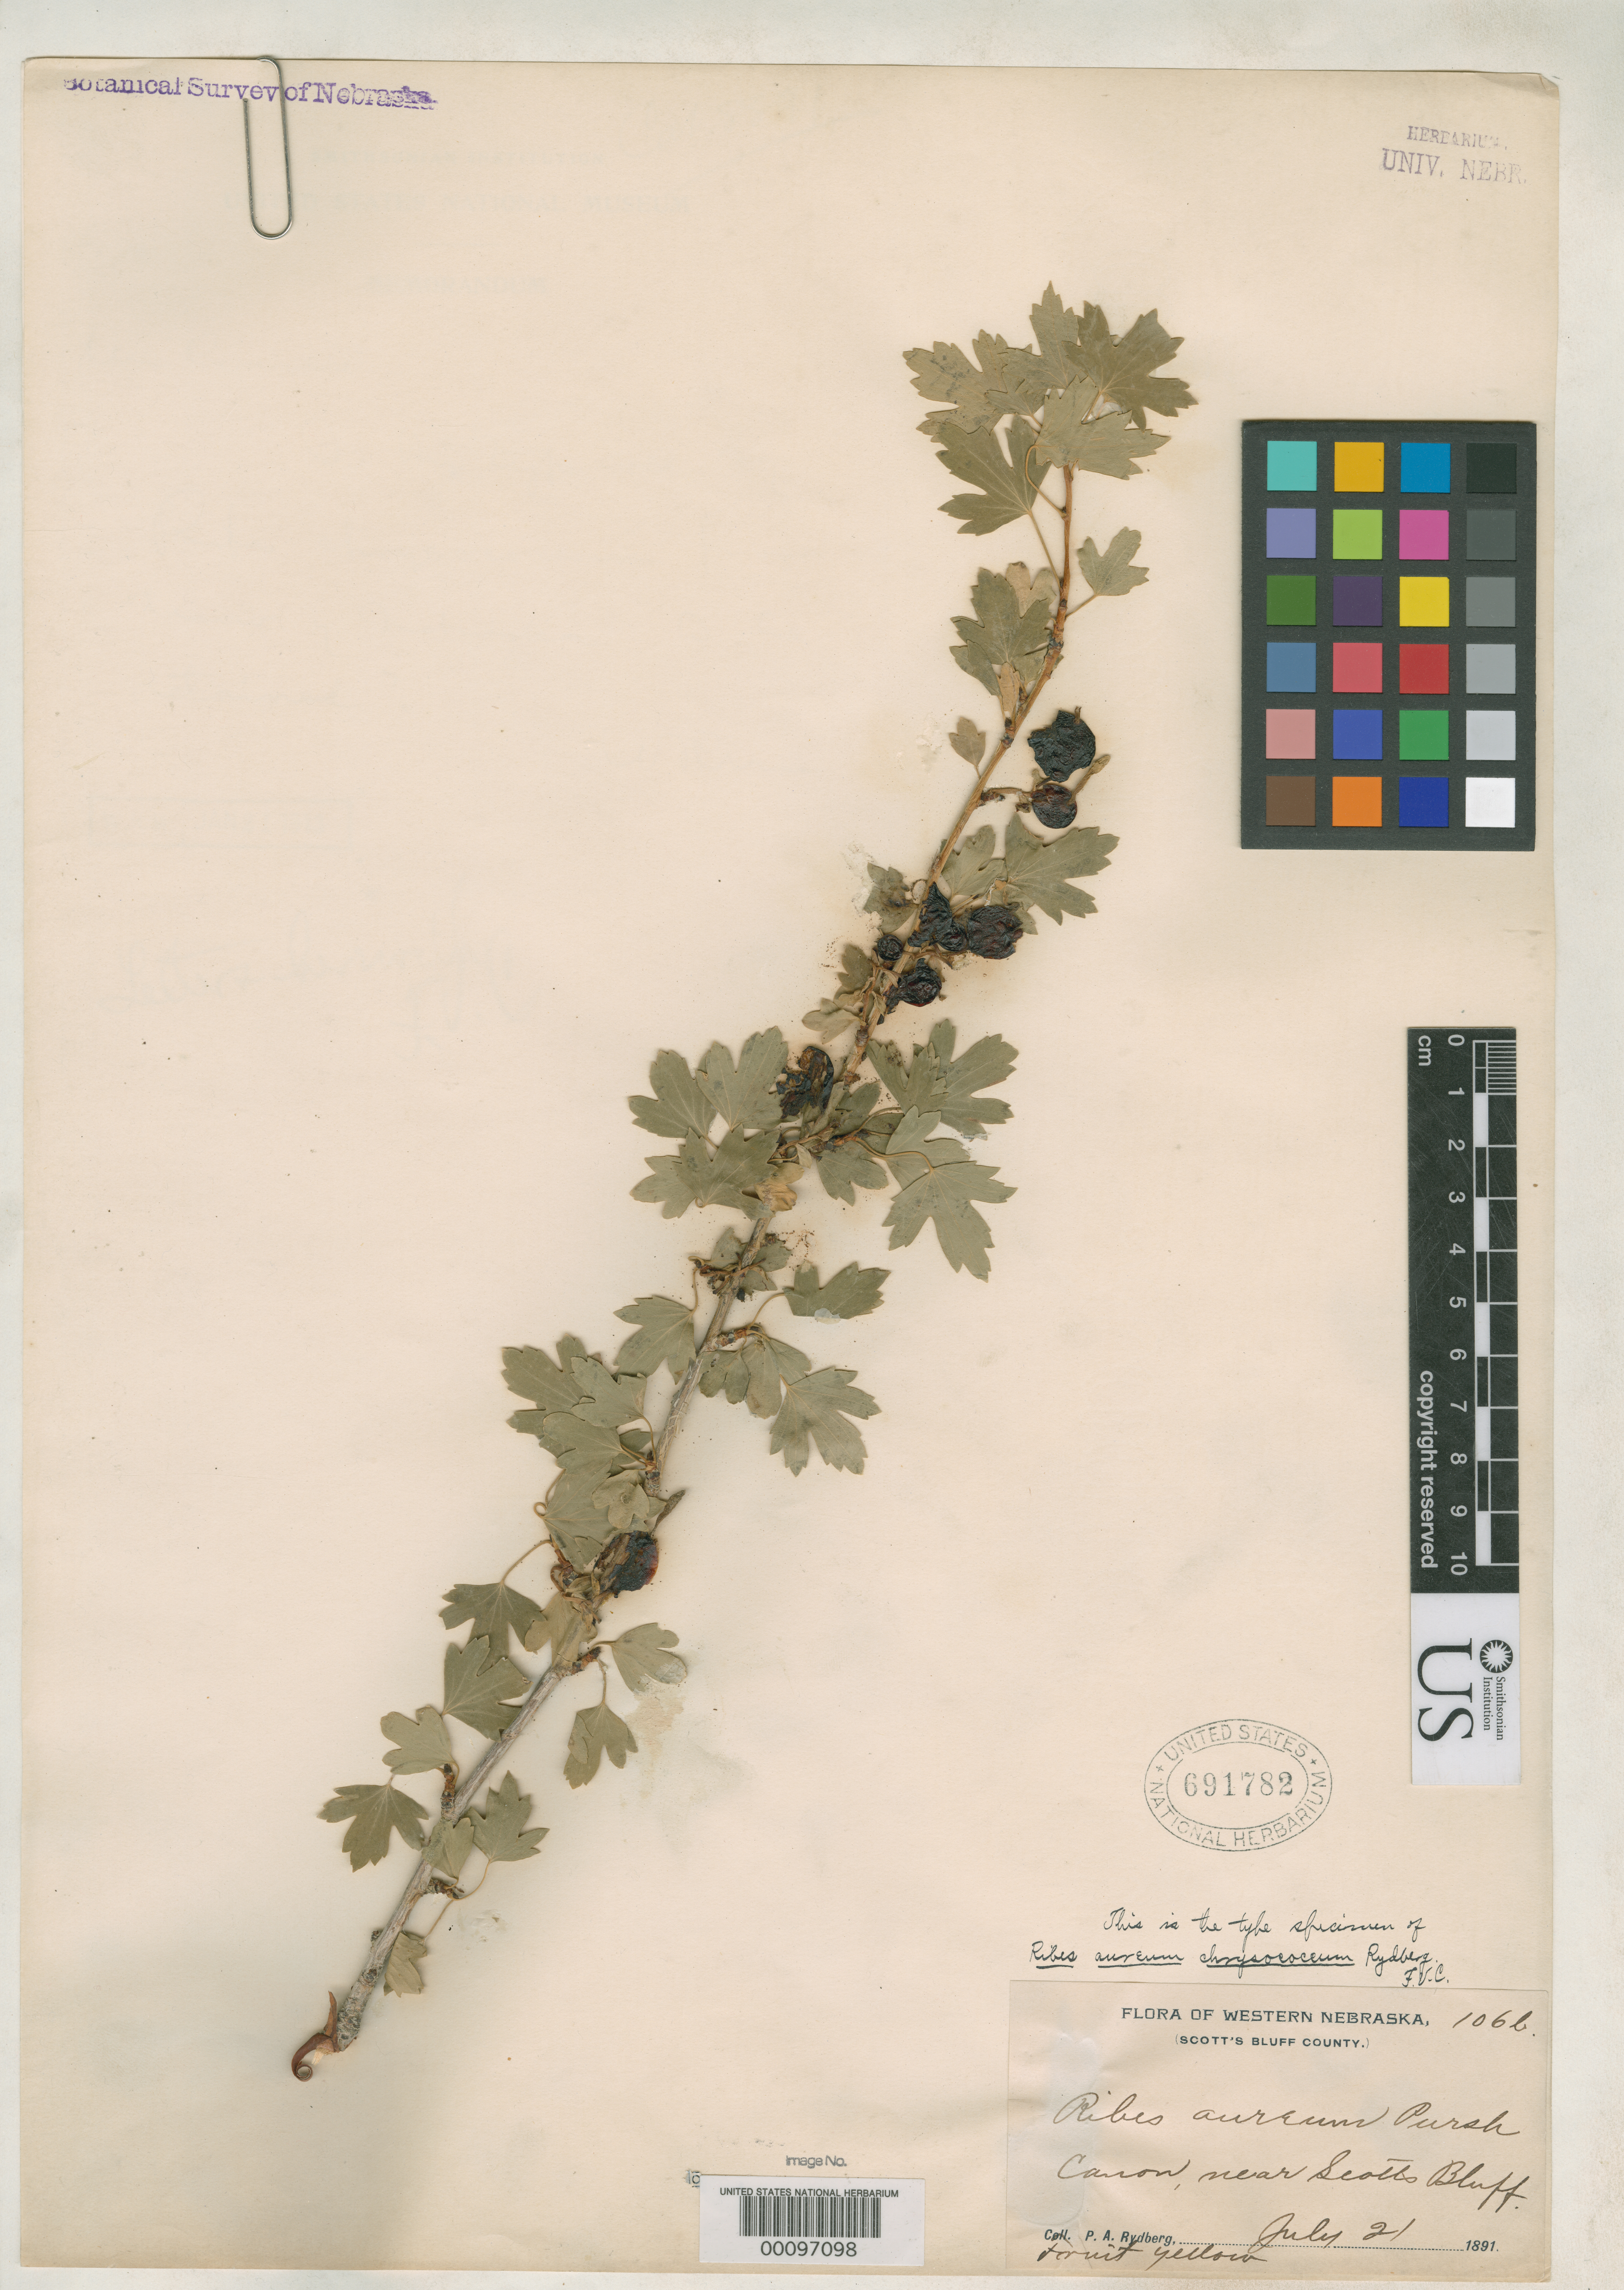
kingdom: Plantae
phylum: Tracheophyta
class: Magnoliopsida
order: Saxifragales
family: Grossulariaceae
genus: Ribes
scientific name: Ribes aureum var. chrysococcum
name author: Rydb.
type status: Syntype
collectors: P. A. Rydberg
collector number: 106 b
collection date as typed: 21 Jul 1891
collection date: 1891-07-21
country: United States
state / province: Nebraska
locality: Canyon near Scott's Bluff.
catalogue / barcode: US 691782